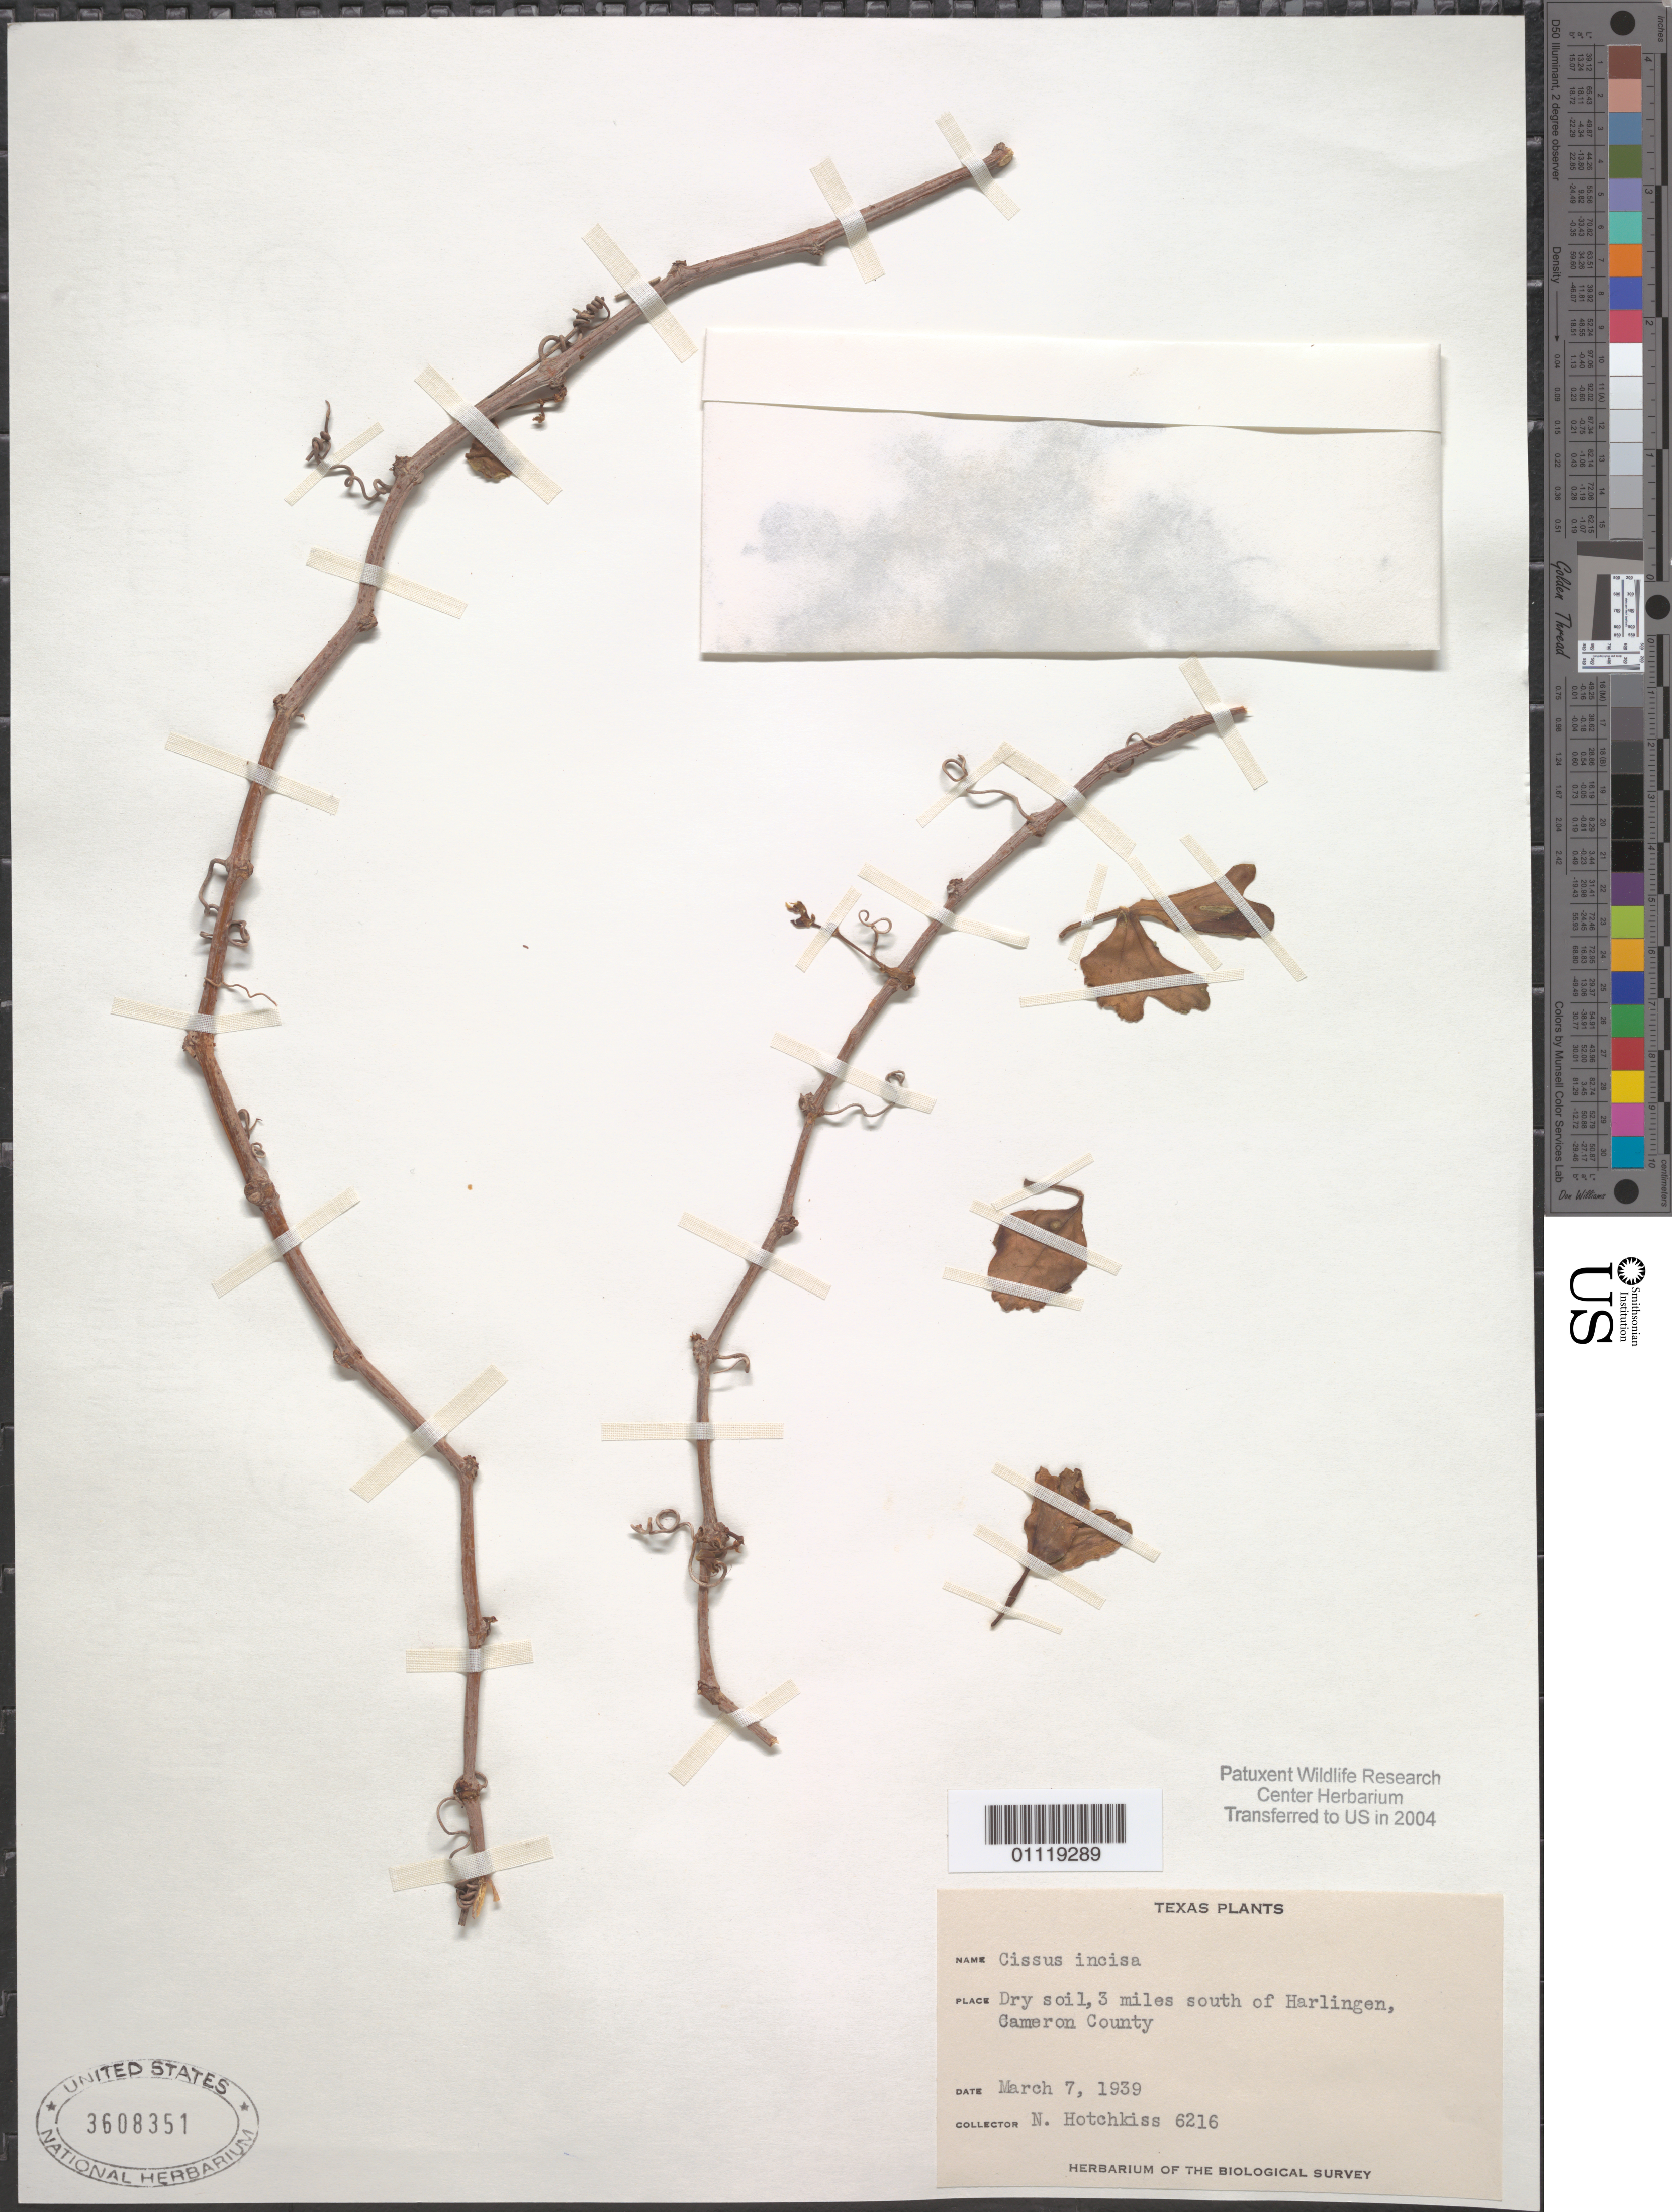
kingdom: Plantae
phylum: Tracheophyta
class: Magnoliopsida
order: Vitales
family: Vitaceae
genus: Cissus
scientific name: Cissus incisa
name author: Des Moul.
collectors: N. Hotchkiss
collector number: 6216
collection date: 1939-03-07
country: United States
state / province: Texas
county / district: Cameron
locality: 3 mi S of Harlingen.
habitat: Dry soil.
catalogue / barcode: US 3608351